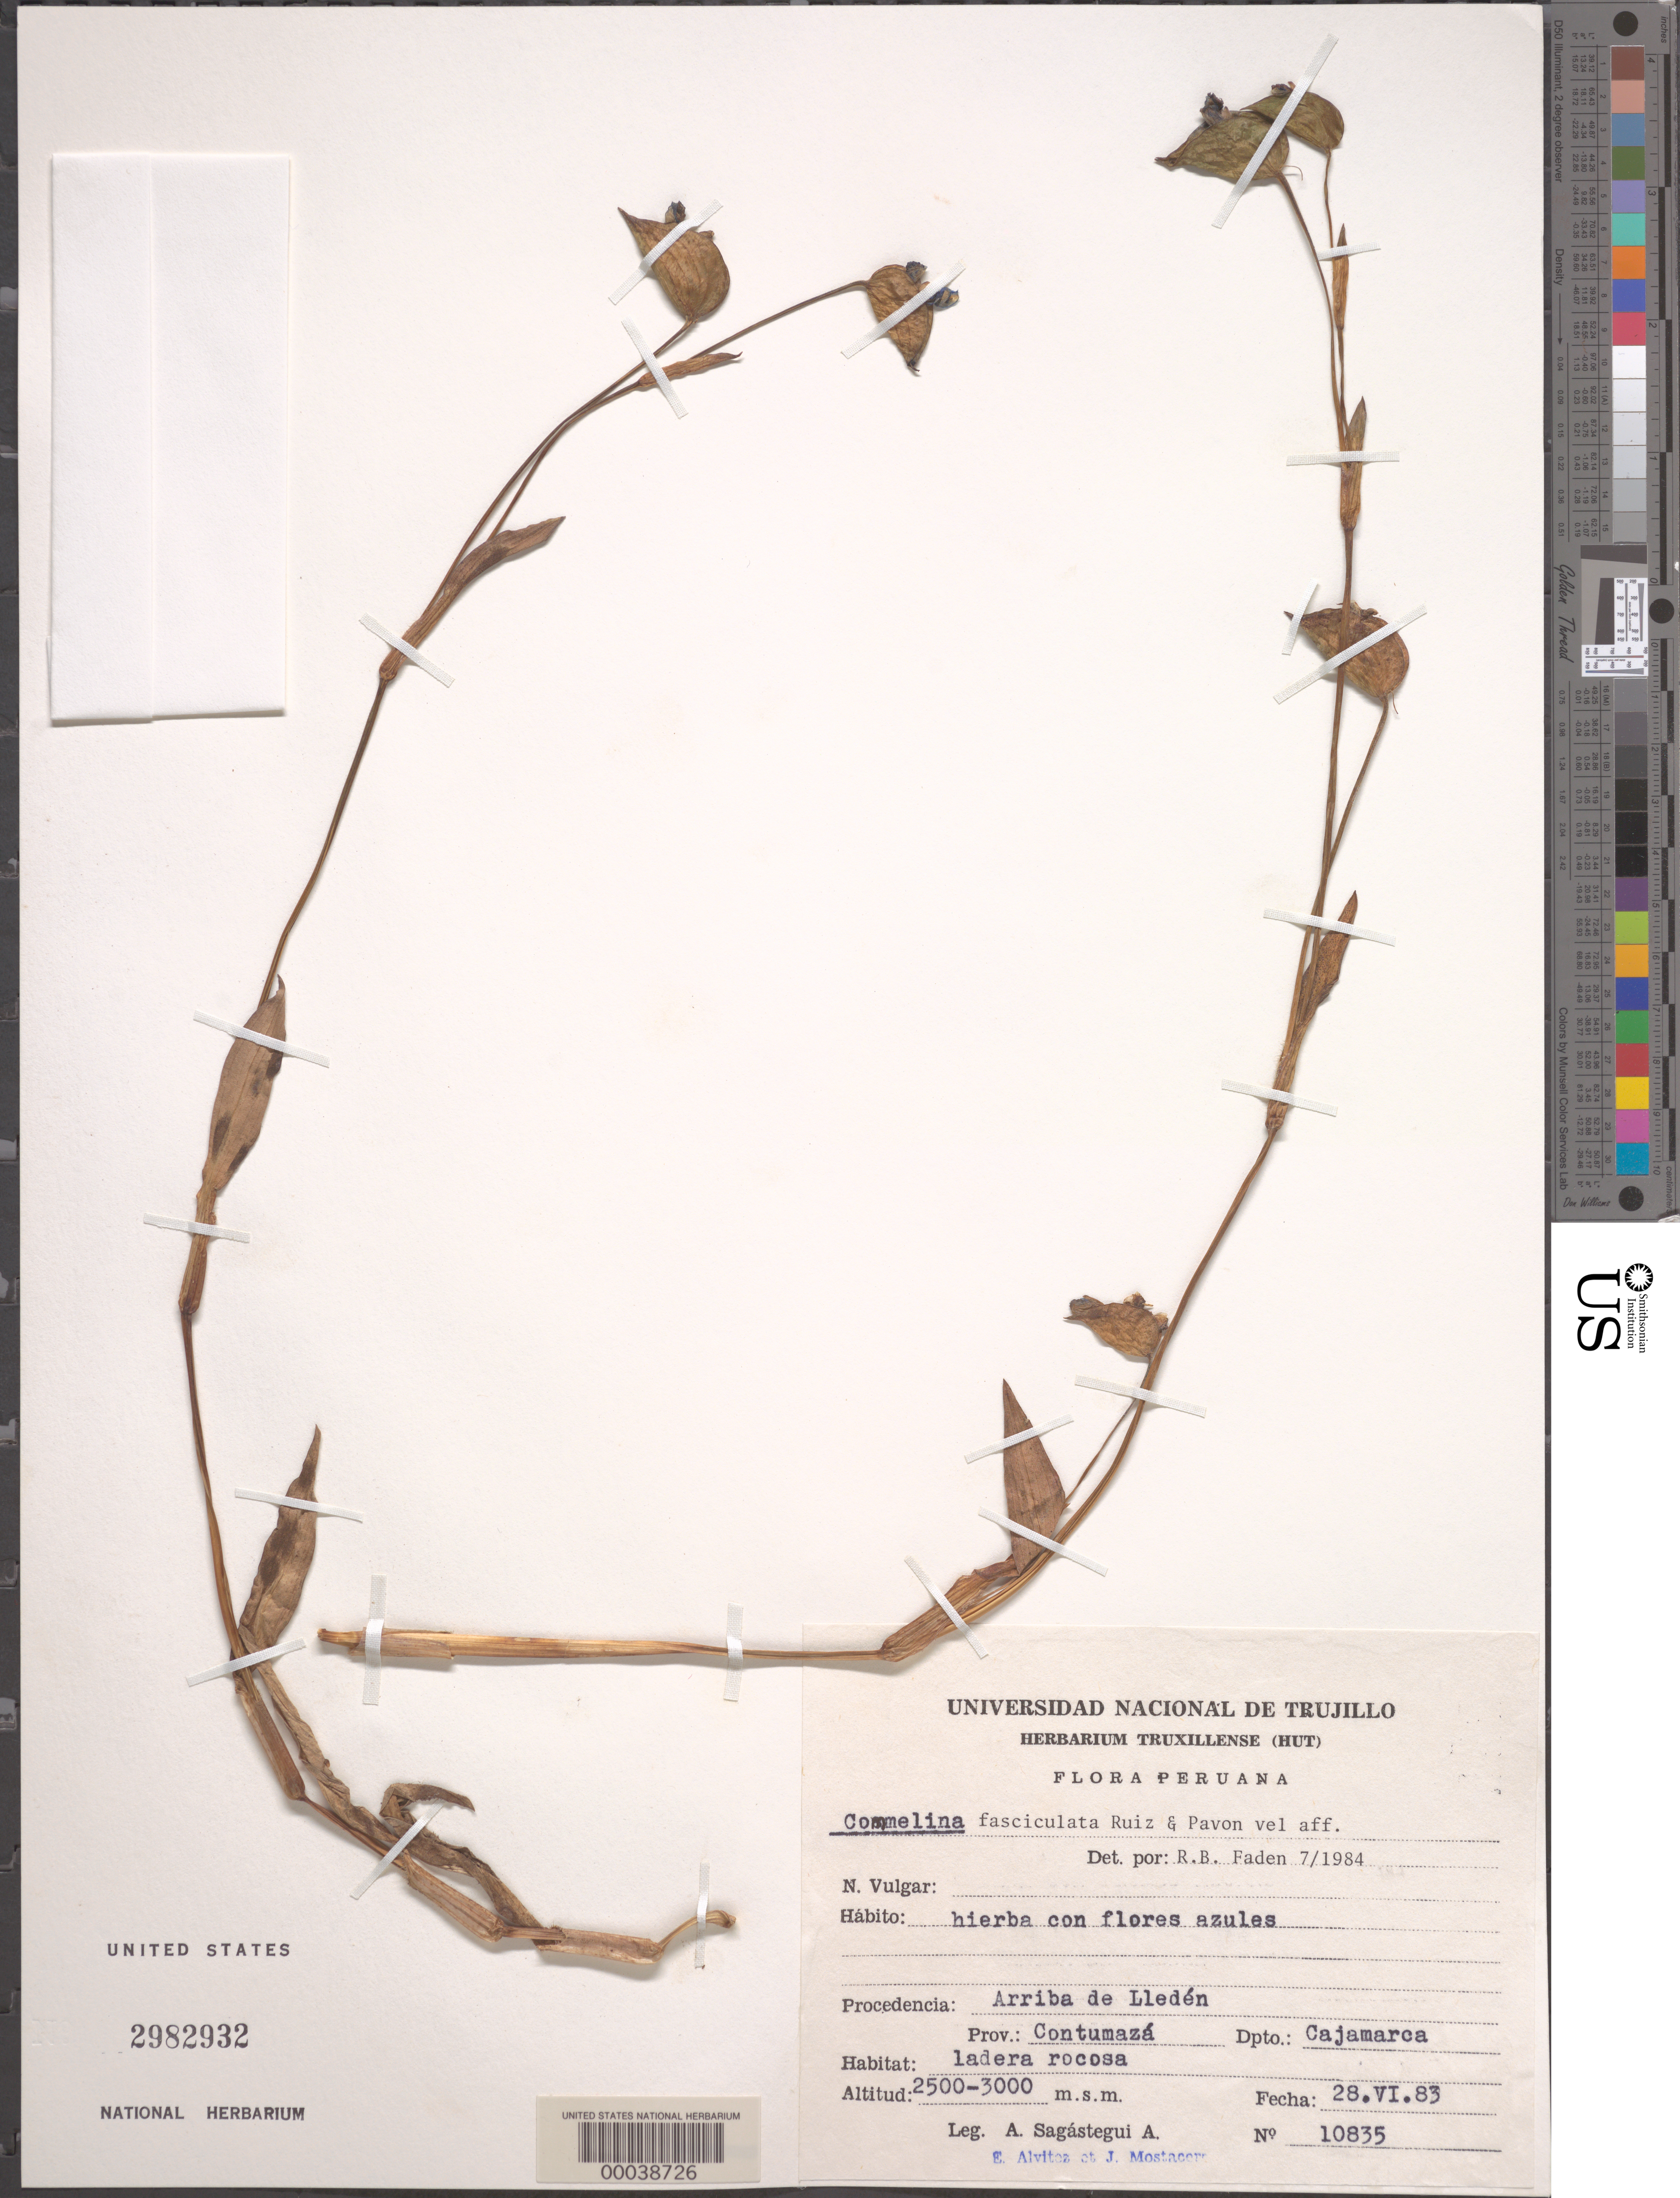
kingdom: Plantae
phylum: Tracheophyta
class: Liliopsida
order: Commelinales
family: Commelinaceae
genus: Commelina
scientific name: Commelina fasciculata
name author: Ruiz & Pav.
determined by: Faden, Robert B., (US), Smithsonian Institution - National Museum of Natural History (UNITED STATES)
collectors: A. Sagástegui A.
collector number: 10835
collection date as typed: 28 Jun 1983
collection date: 1983-06-28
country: Peru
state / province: Cajamarca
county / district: Contumazá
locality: arriba de Lleden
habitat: Rocky soil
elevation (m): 2500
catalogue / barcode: US 2982932